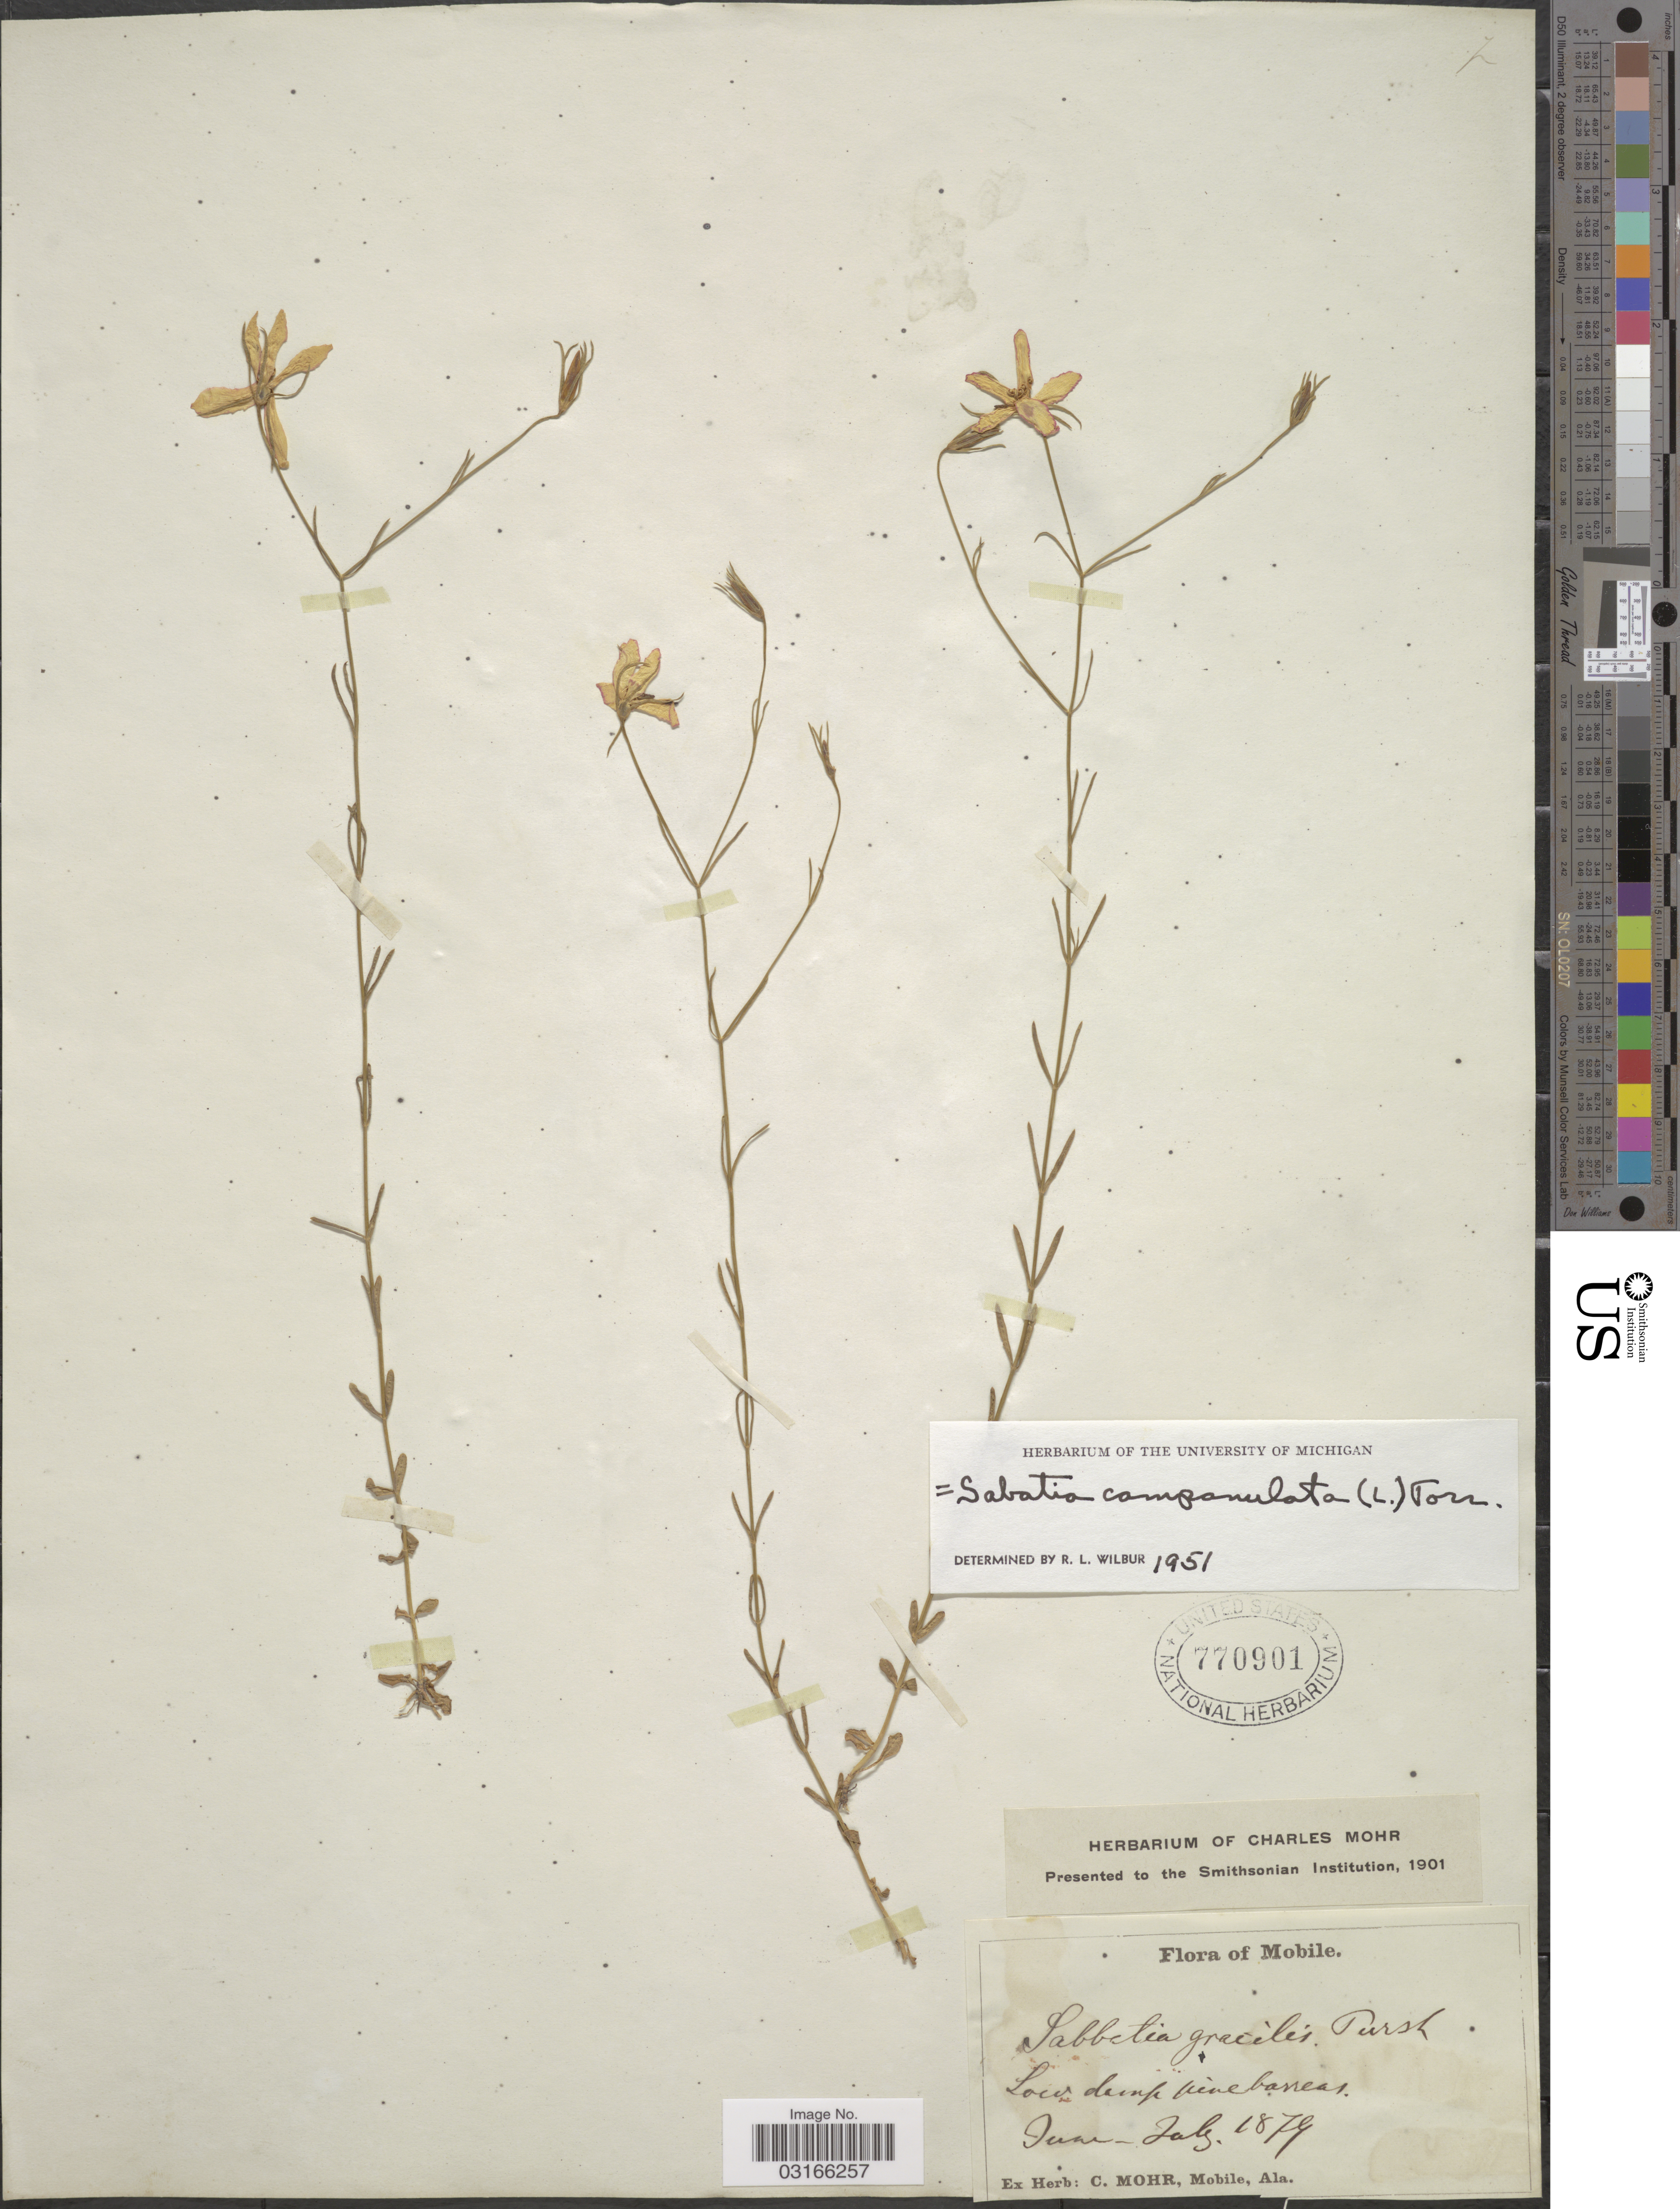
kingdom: Plantae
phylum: Tracheophyta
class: Magnoliopsida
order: Gentianales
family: Gentianaceae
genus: Sabatia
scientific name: Sabatia campanulata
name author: (L.) Torr.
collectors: ex herb. Charles Mohr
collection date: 1879-06/1879-07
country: United States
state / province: Alabama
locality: Mobile.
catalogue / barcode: US 770901